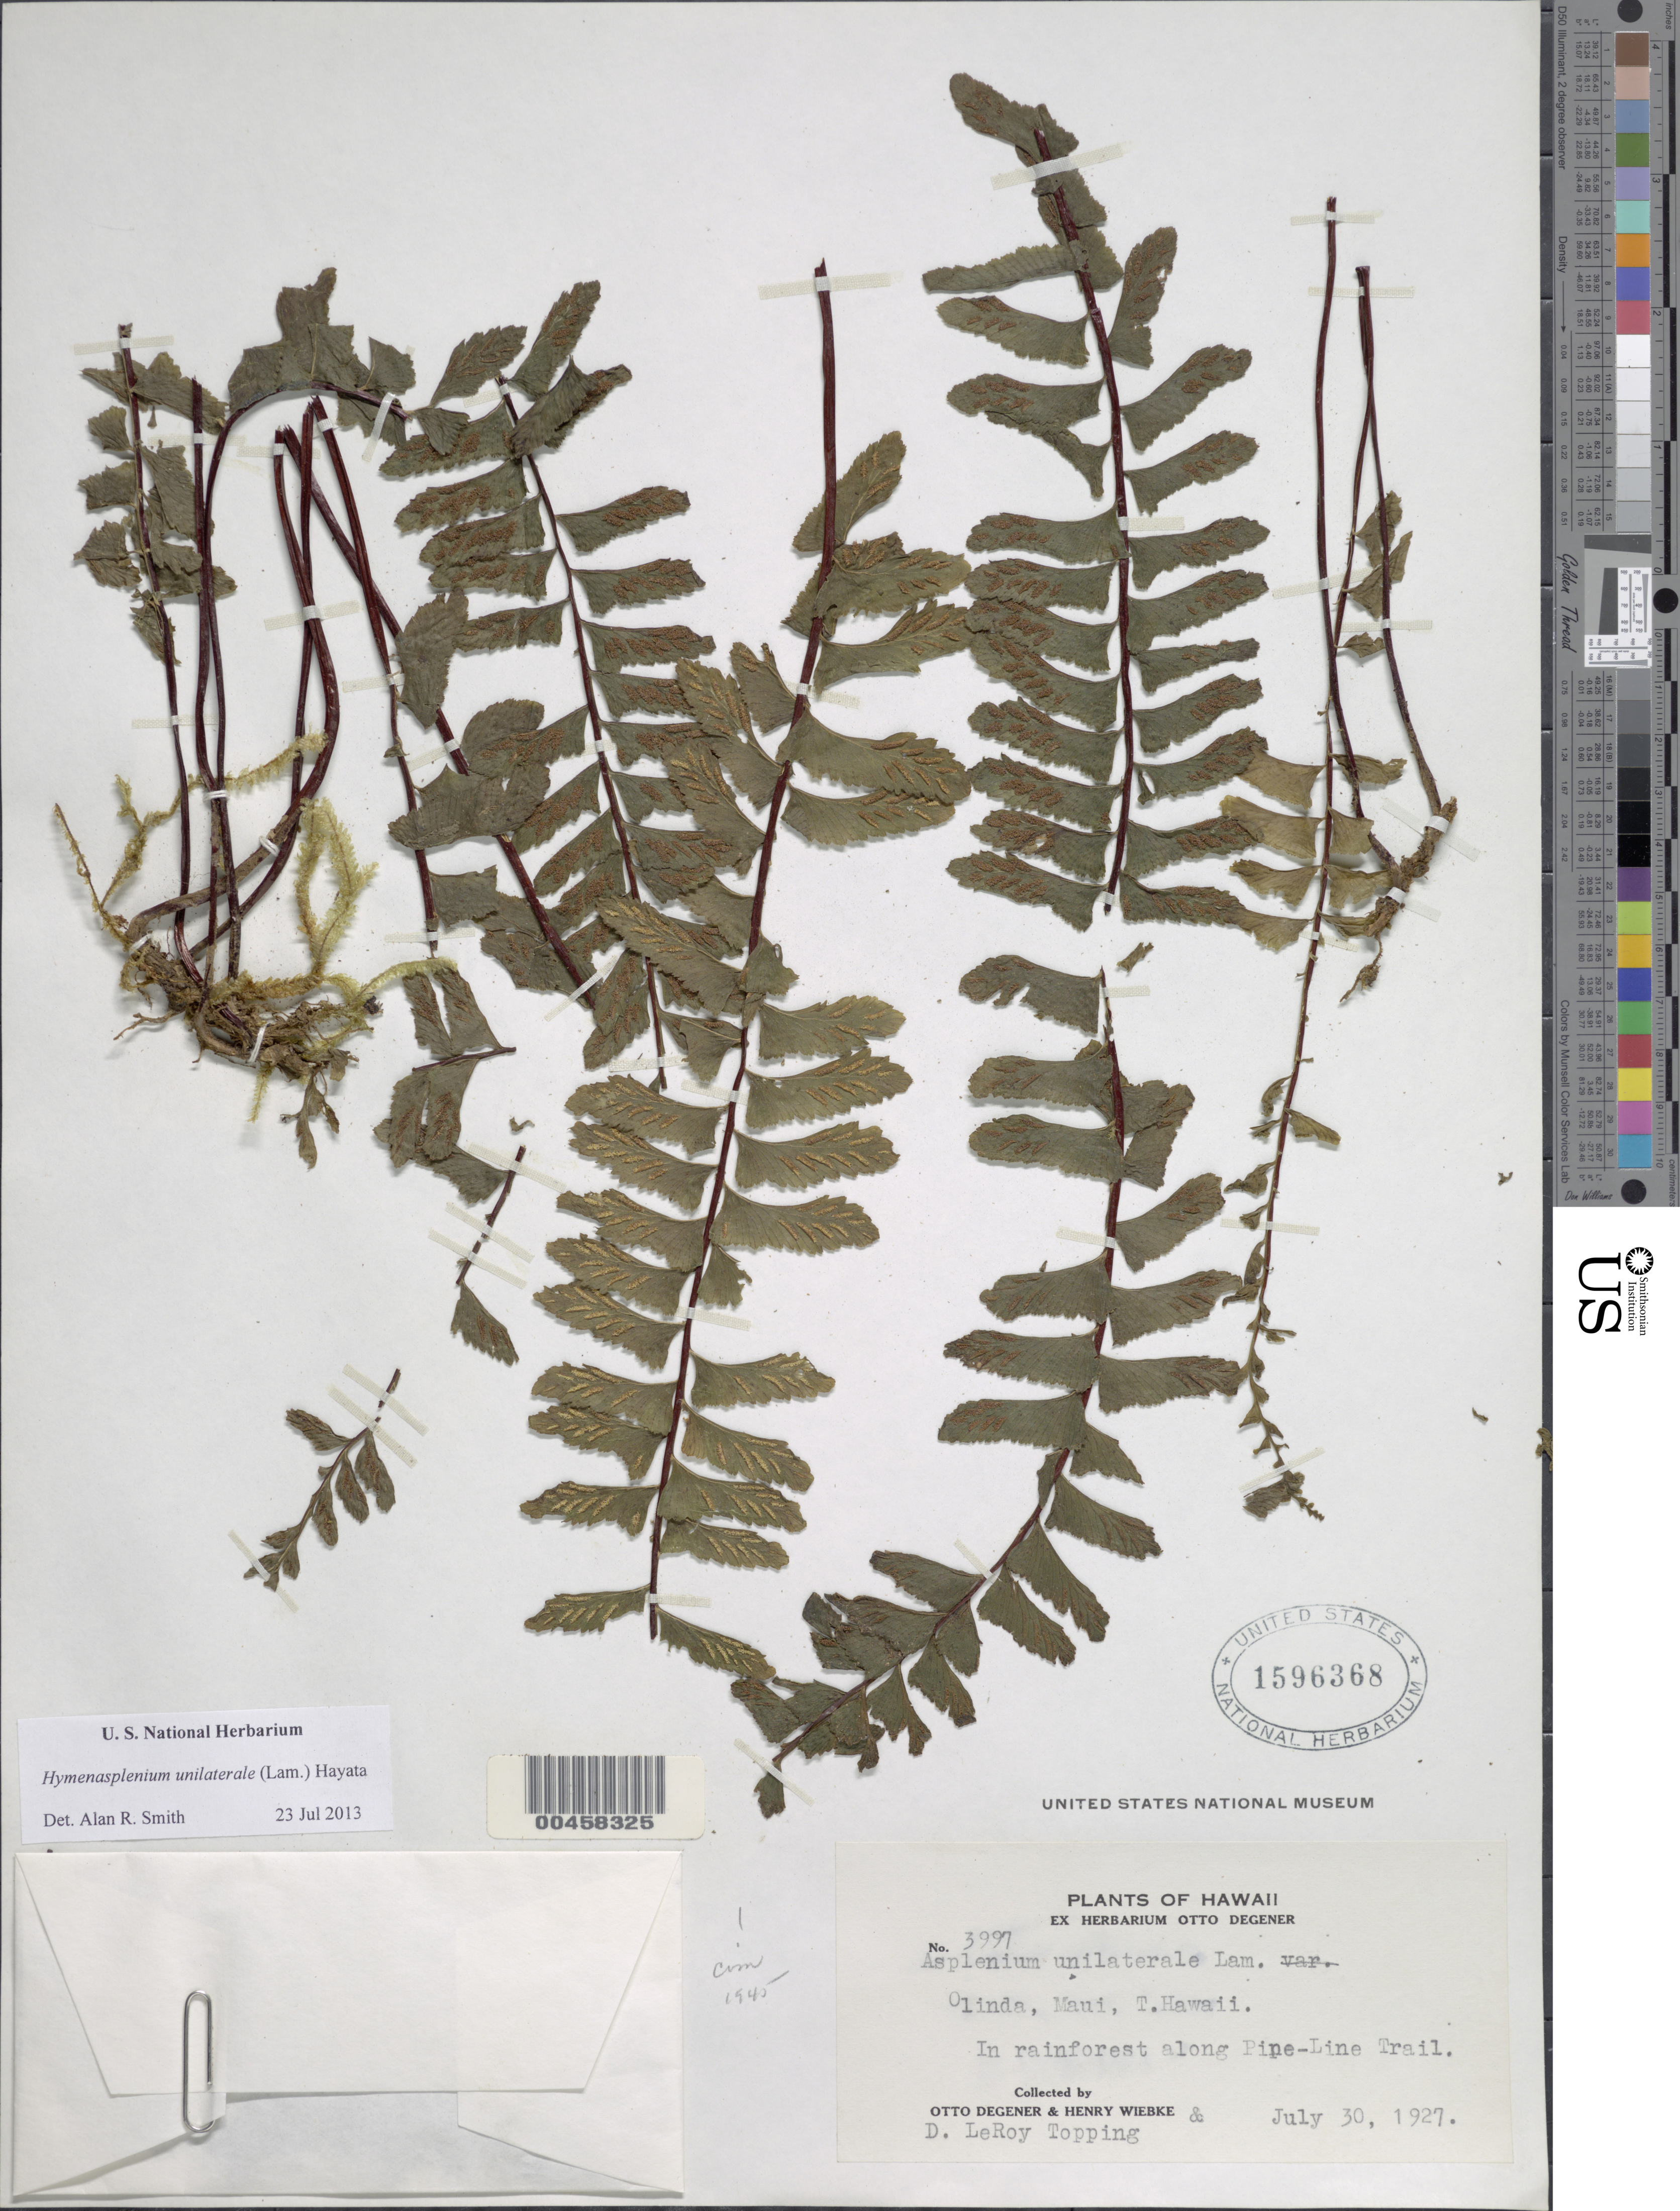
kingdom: Plantae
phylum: Tracheophyta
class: Polypodiopsida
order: Polypodiales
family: Aspleniaceae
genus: Hymenasplenium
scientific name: Hymenasplenium unilaterale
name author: (Lam.) Hayata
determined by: Smith, Alan R., (UC)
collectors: O. Degener, H. Wiebke & D. L. Topping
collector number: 3997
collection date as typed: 30 Jul 1927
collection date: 1927-07-30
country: United States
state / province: Hawaii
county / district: Maui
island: Maui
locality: Olinda, in rainforest along Pipe-Line Trail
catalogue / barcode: US 1596368